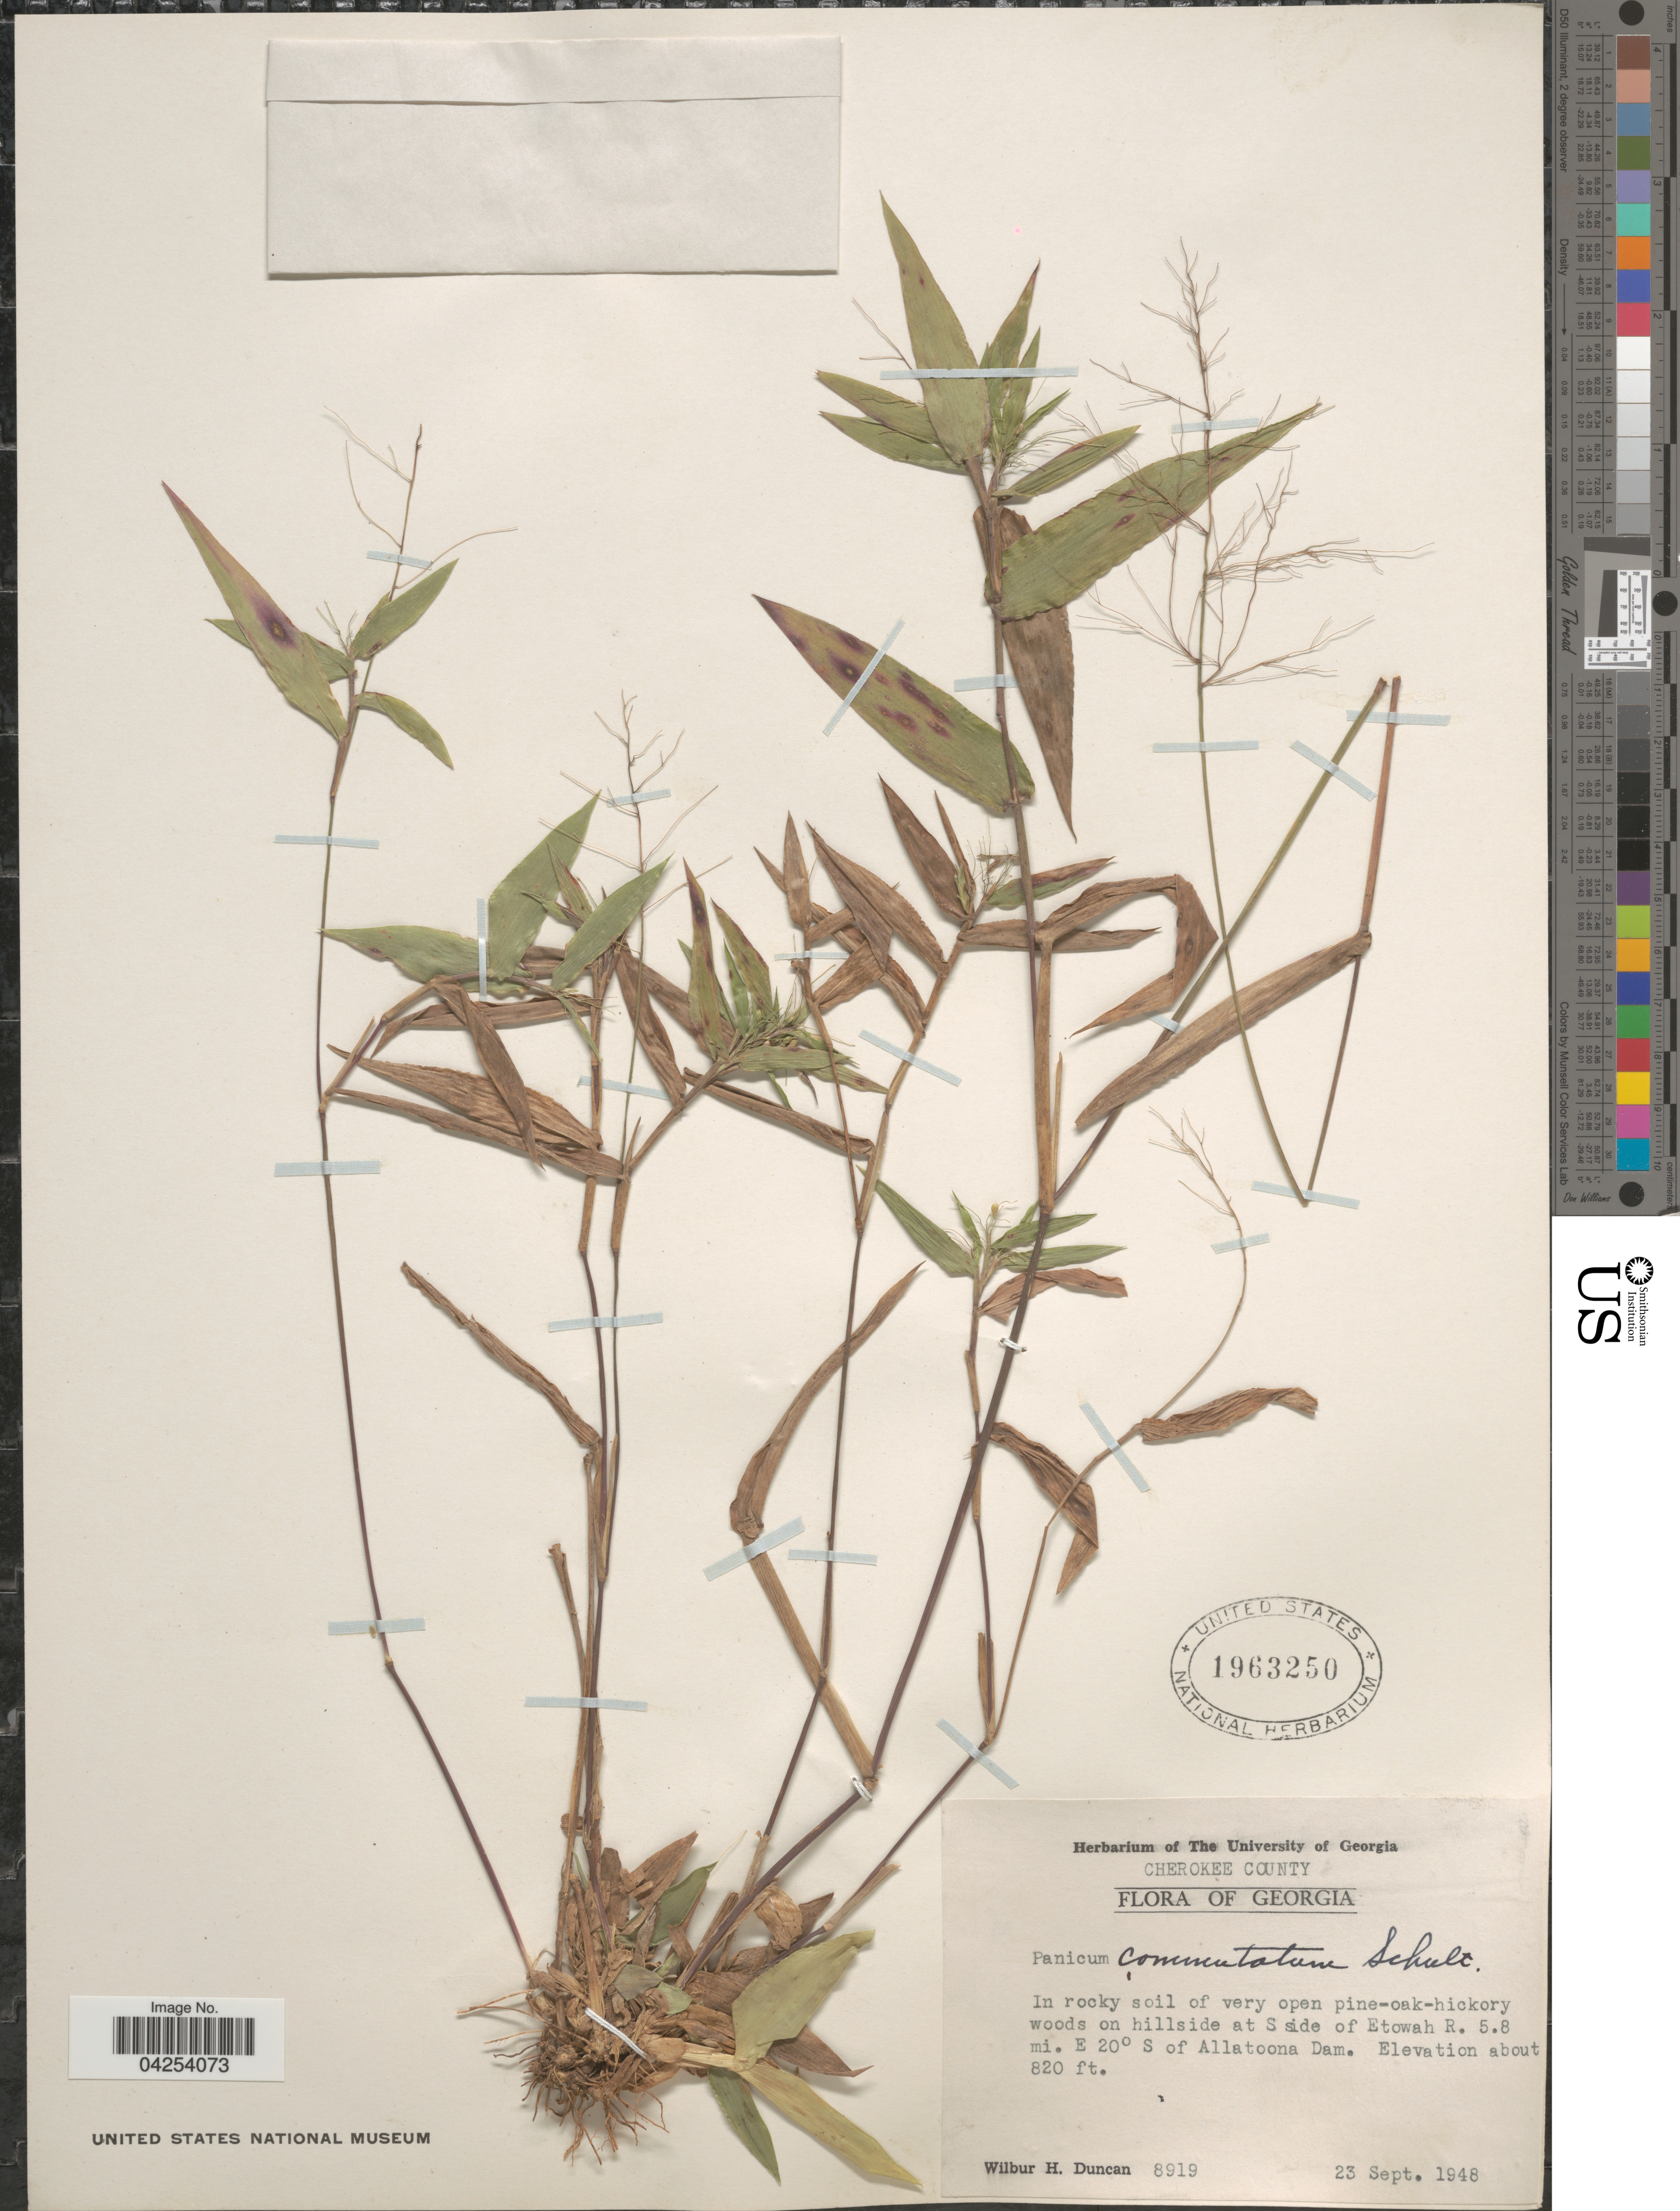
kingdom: Plantae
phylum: Tracheophyta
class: Liliopsida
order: Poales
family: Poaceae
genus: Dichanthelium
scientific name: Dichanthelium commutatum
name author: (Schult.) Gould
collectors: W. H. Duncan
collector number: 8919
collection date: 1948-09-23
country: United States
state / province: Georgia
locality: Cherokee County. In rocky soil of very open pine-oak-hickory woods on hillside at S side of Etowah R. 5.8 mi. E 20° S of Allatoona Dam.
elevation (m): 250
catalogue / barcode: US 1963250